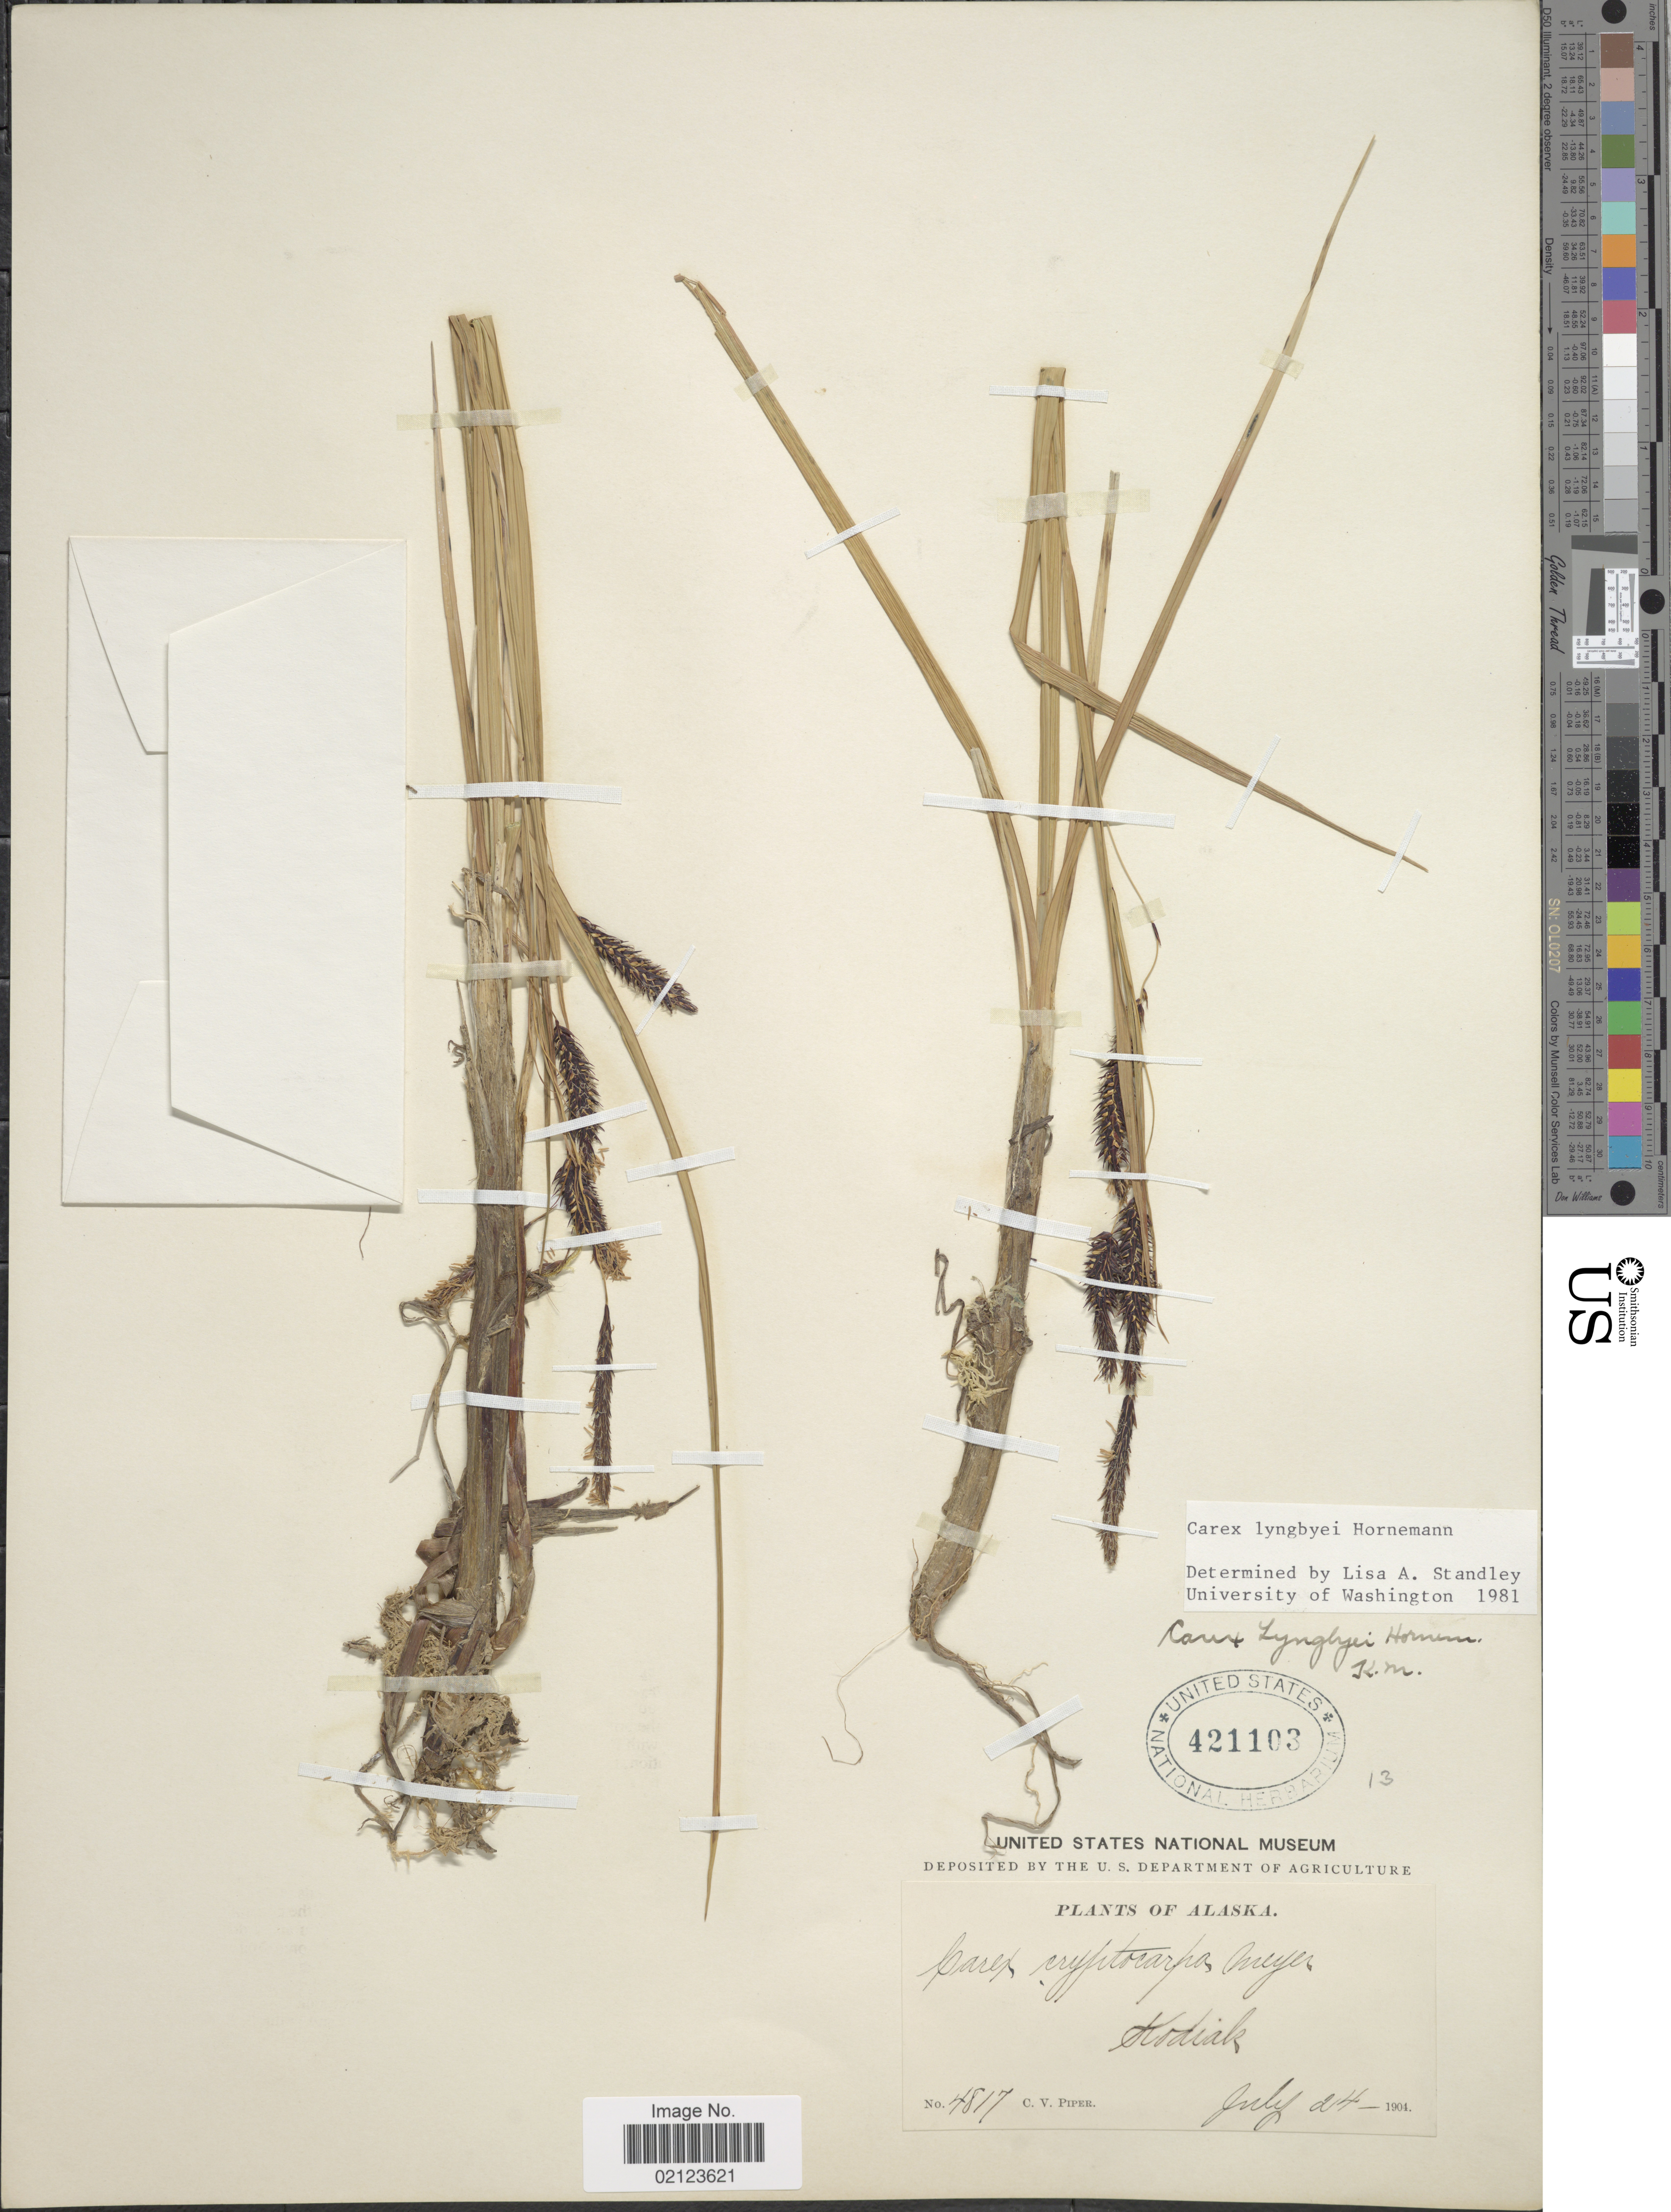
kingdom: Plantae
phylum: Tracheophyta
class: Liliopsida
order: Poales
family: Cyperaceae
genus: Carex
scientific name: Carex lyngbyei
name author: Hornem.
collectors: C. V. Piper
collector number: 4817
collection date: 1904-07-24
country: United States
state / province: Alaska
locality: Kodiak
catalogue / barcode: US 421103